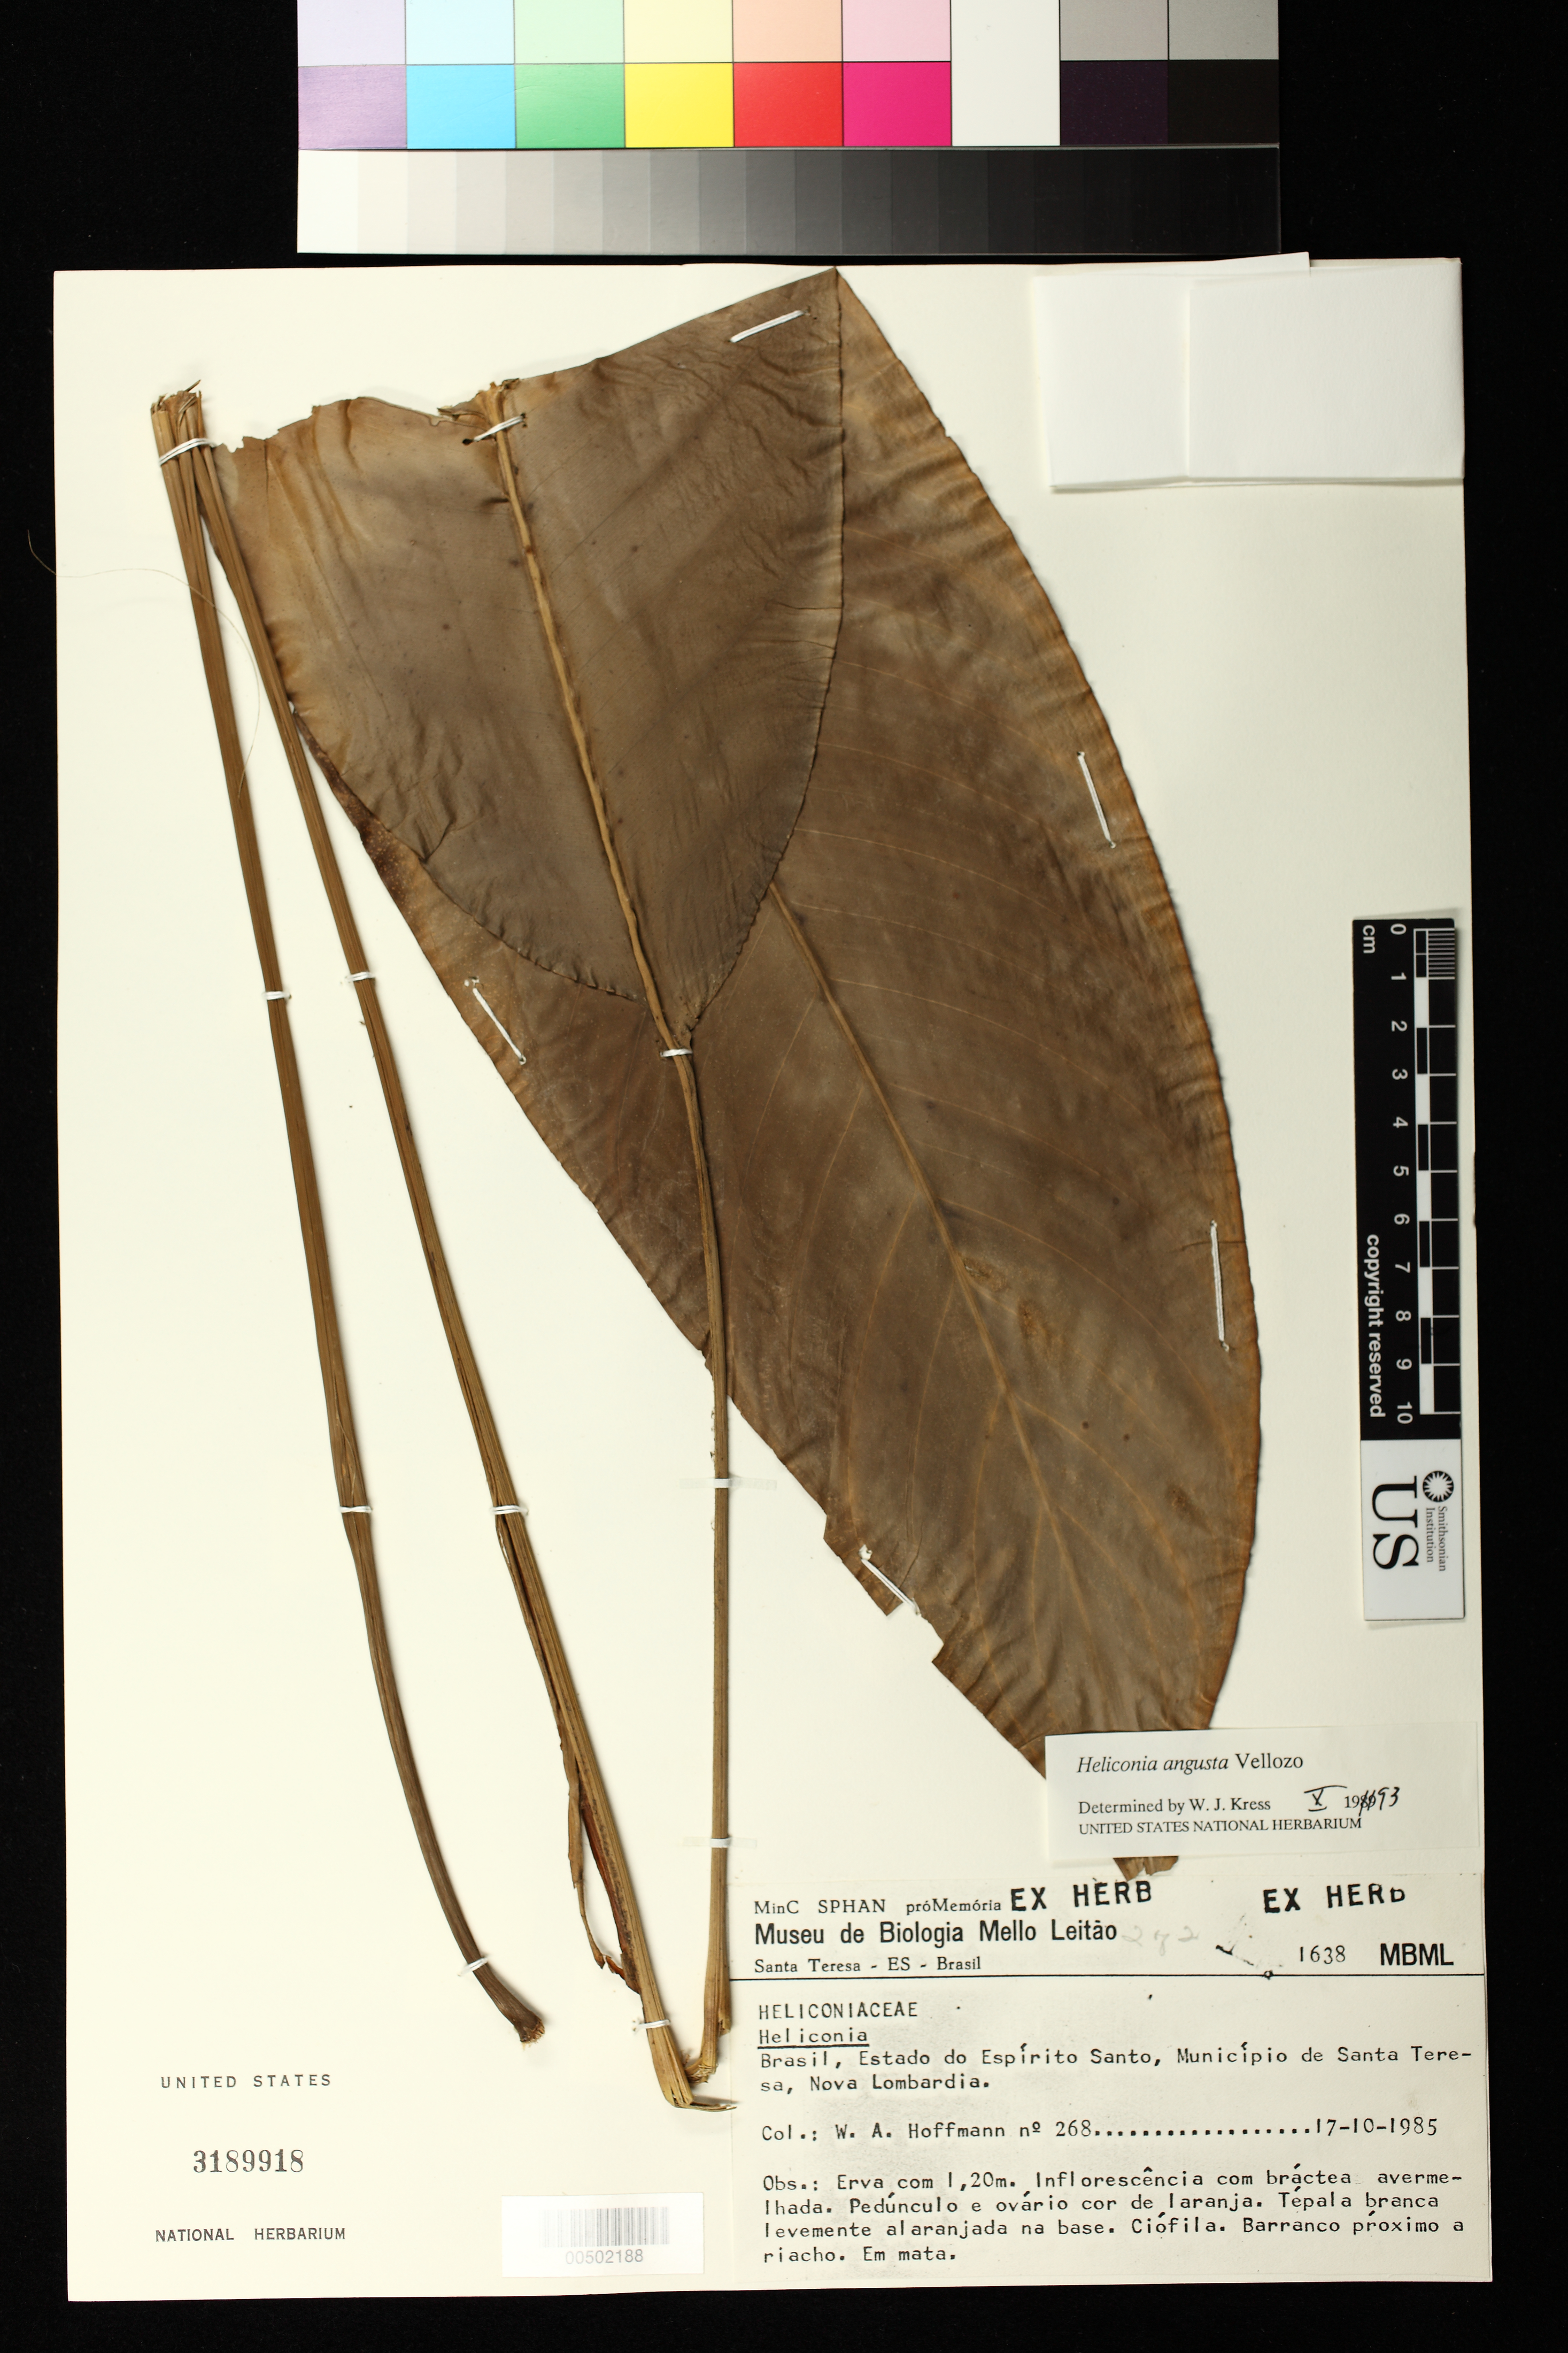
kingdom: Plantae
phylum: Tracheophyta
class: Liliopsida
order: Zingiberales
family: Heliconiaceae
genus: Heliconia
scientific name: Heliconia angusta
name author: Vell.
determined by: Kress, W. J., (US), Smithsonian Institution - National Museum of Natural History (UNITED STATES)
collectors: W. Hoffman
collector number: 268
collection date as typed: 17 Oct 1985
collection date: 1985-10-17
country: Brazil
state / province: Espírito Santo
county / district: Santa Teresa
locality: Nova lombardia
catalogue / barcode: US 3189918